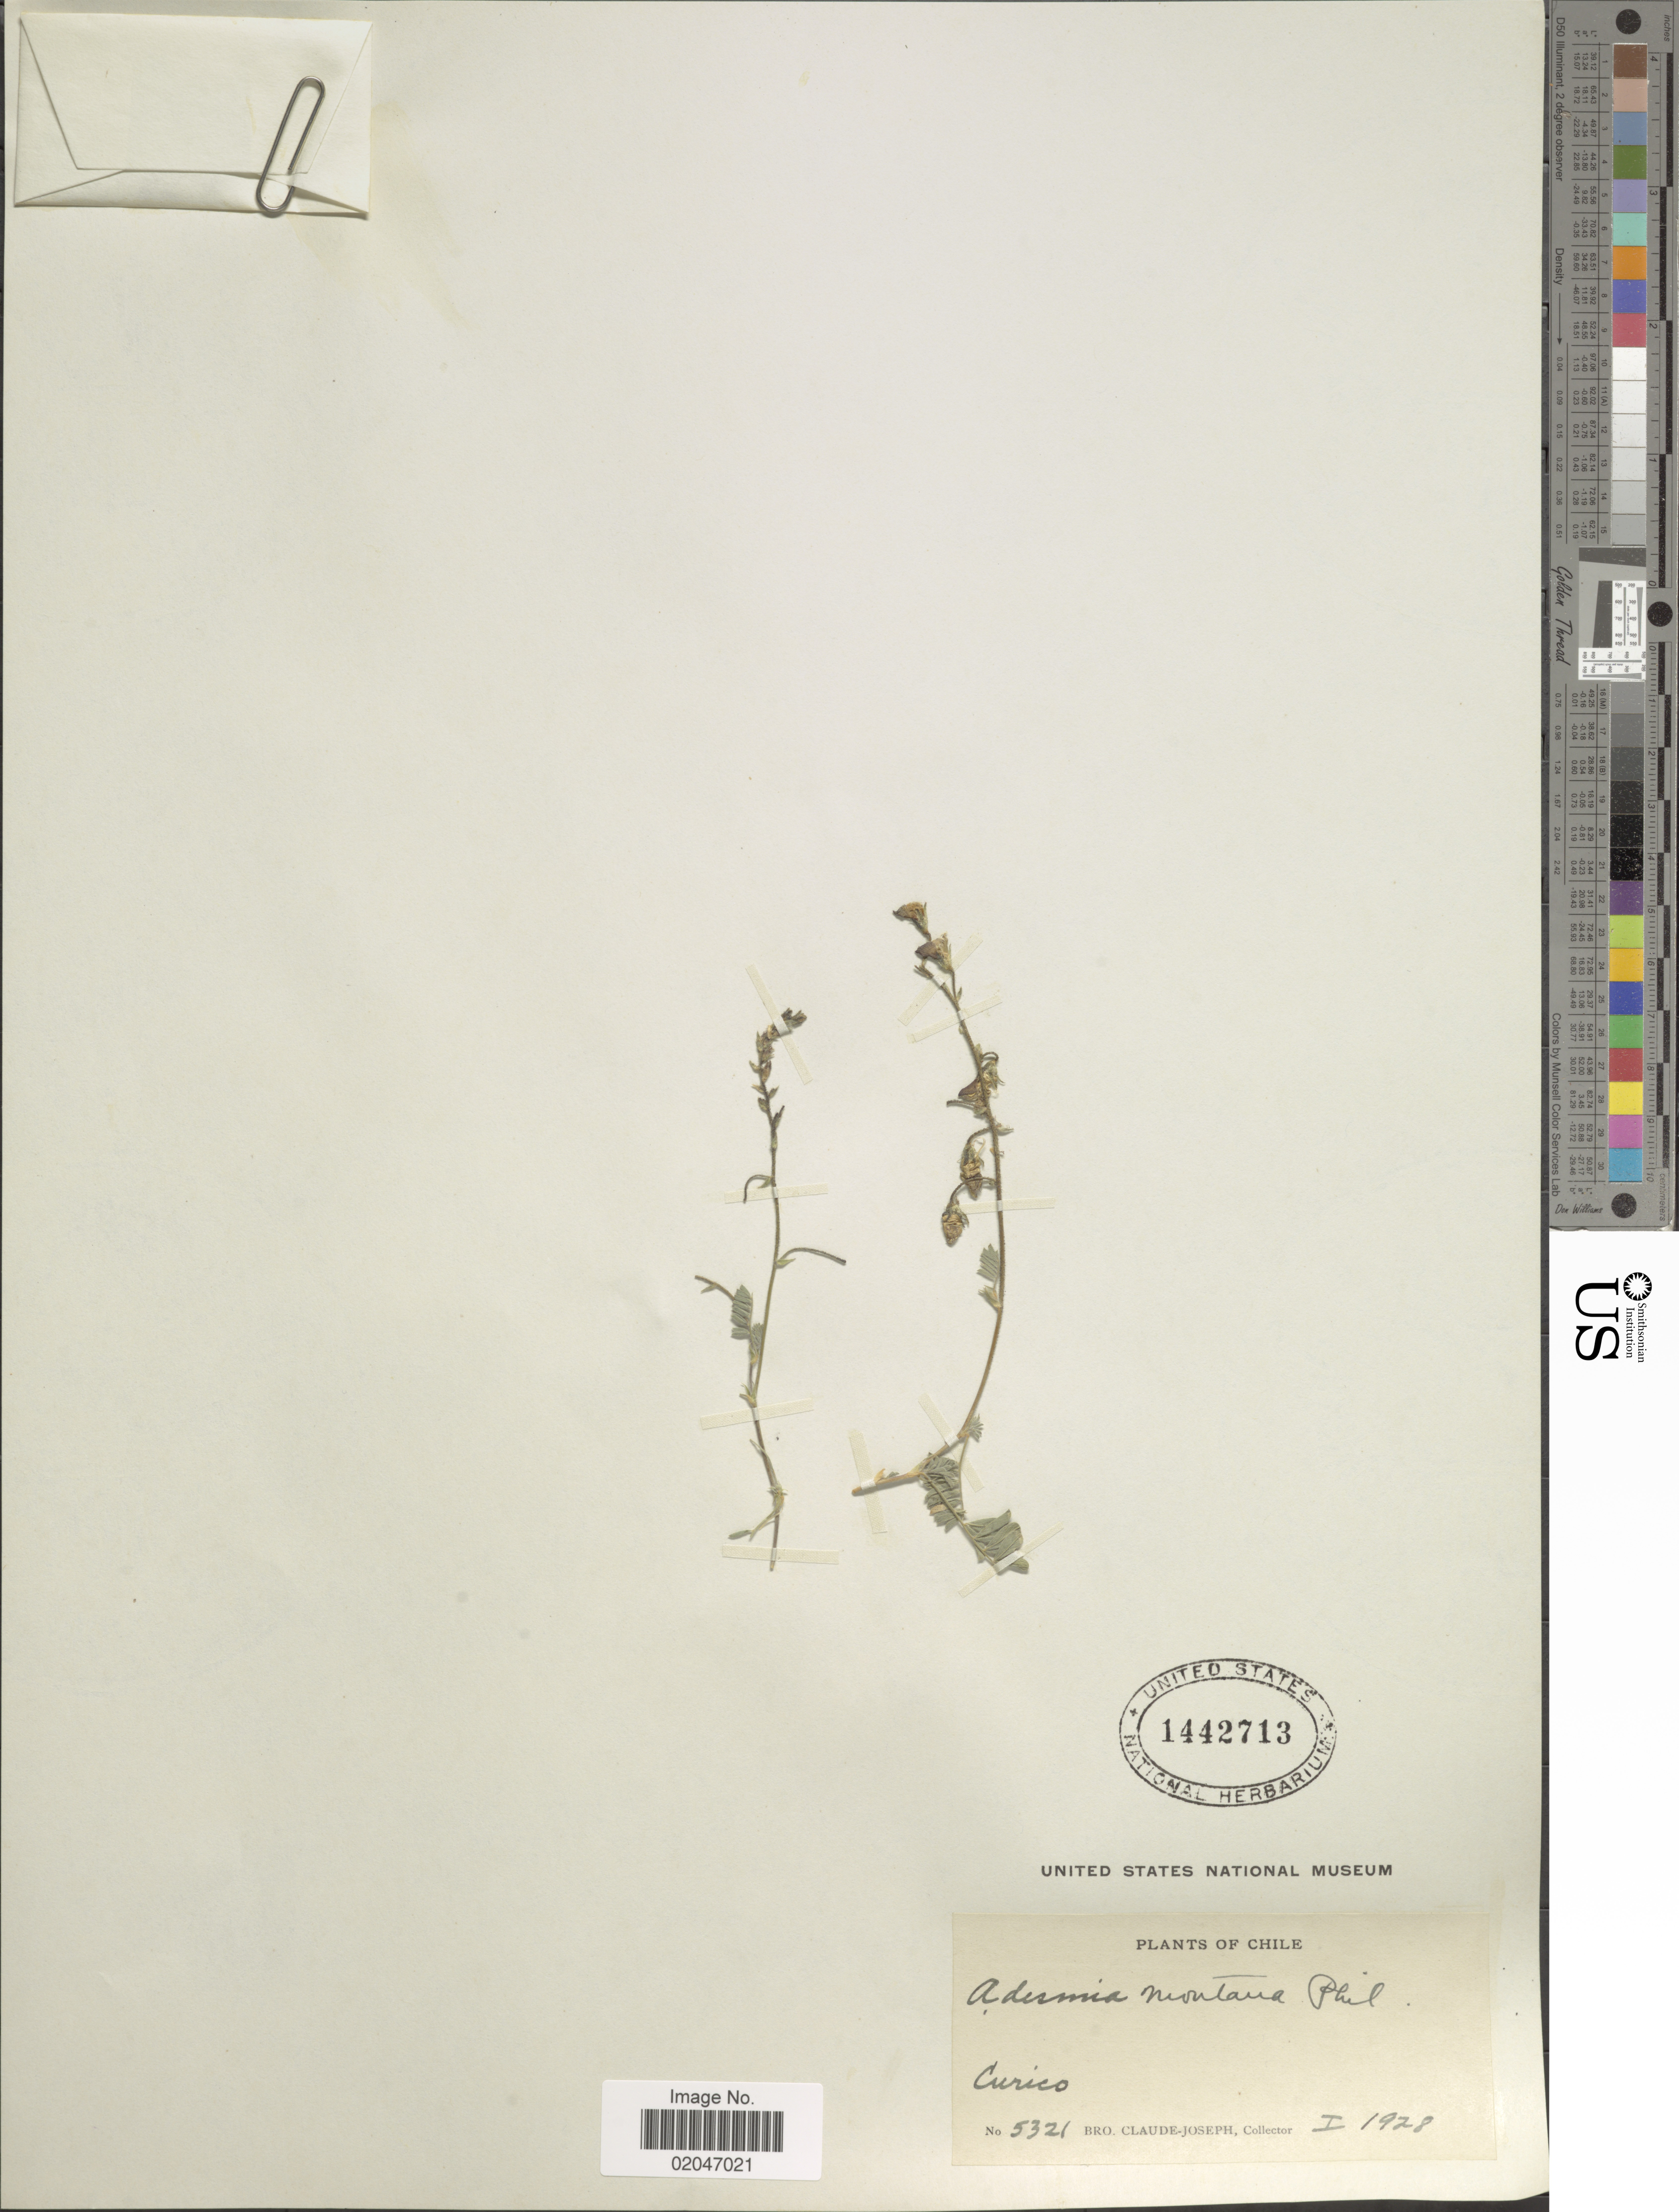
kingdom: Plantae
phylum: Tracheophyta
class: Magnoliopsida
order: Fabales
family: Fabaceae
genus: Adesmia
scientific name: Adesmia montana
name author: Phil.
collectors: Bro. Claude-Joseph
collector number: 521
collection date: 1928-01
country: Chile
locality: Curico.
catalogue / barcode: US 1442713